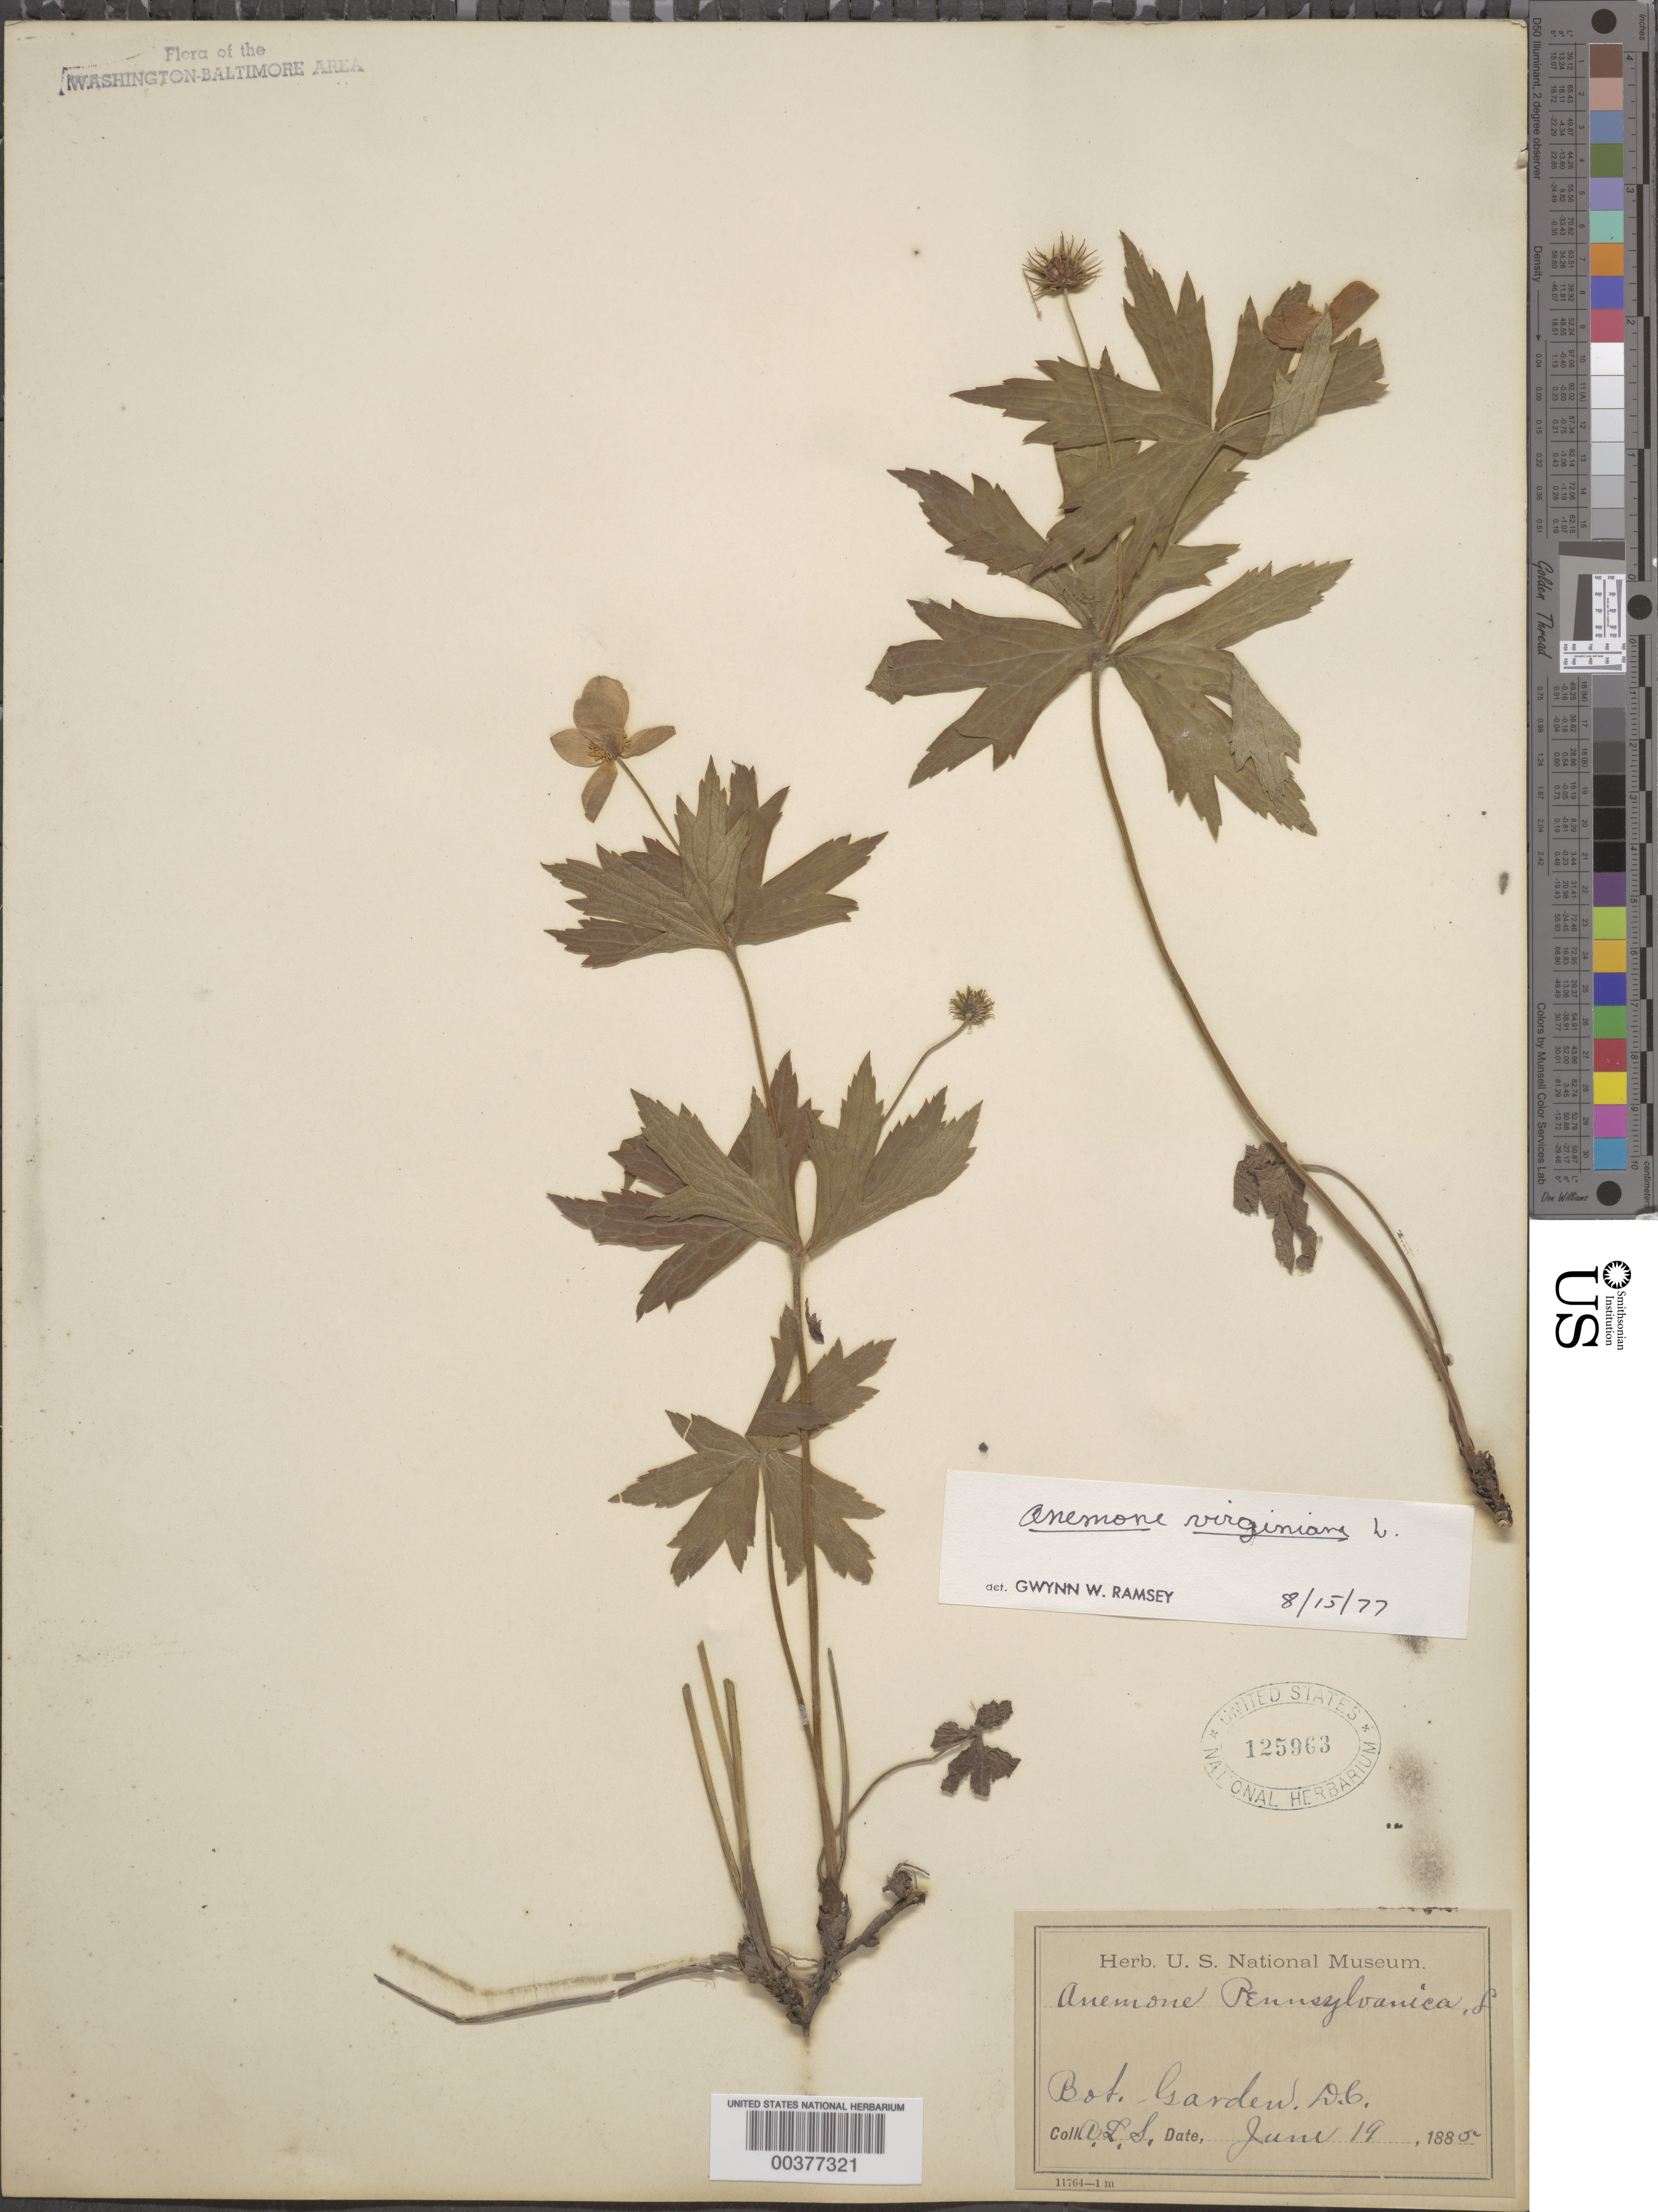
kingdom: Plantae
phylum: Tracheophyta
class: Magnoliopsida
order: Ranunculales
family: Ranunculaceae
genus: Anemone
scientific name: Anemone virginiana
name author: L.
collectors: A. L. Schott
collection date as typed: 19 Jun 1885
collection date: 1885-06-19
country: United States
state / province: District of Columbia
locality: Botanical Gardens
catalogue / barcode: US 125963